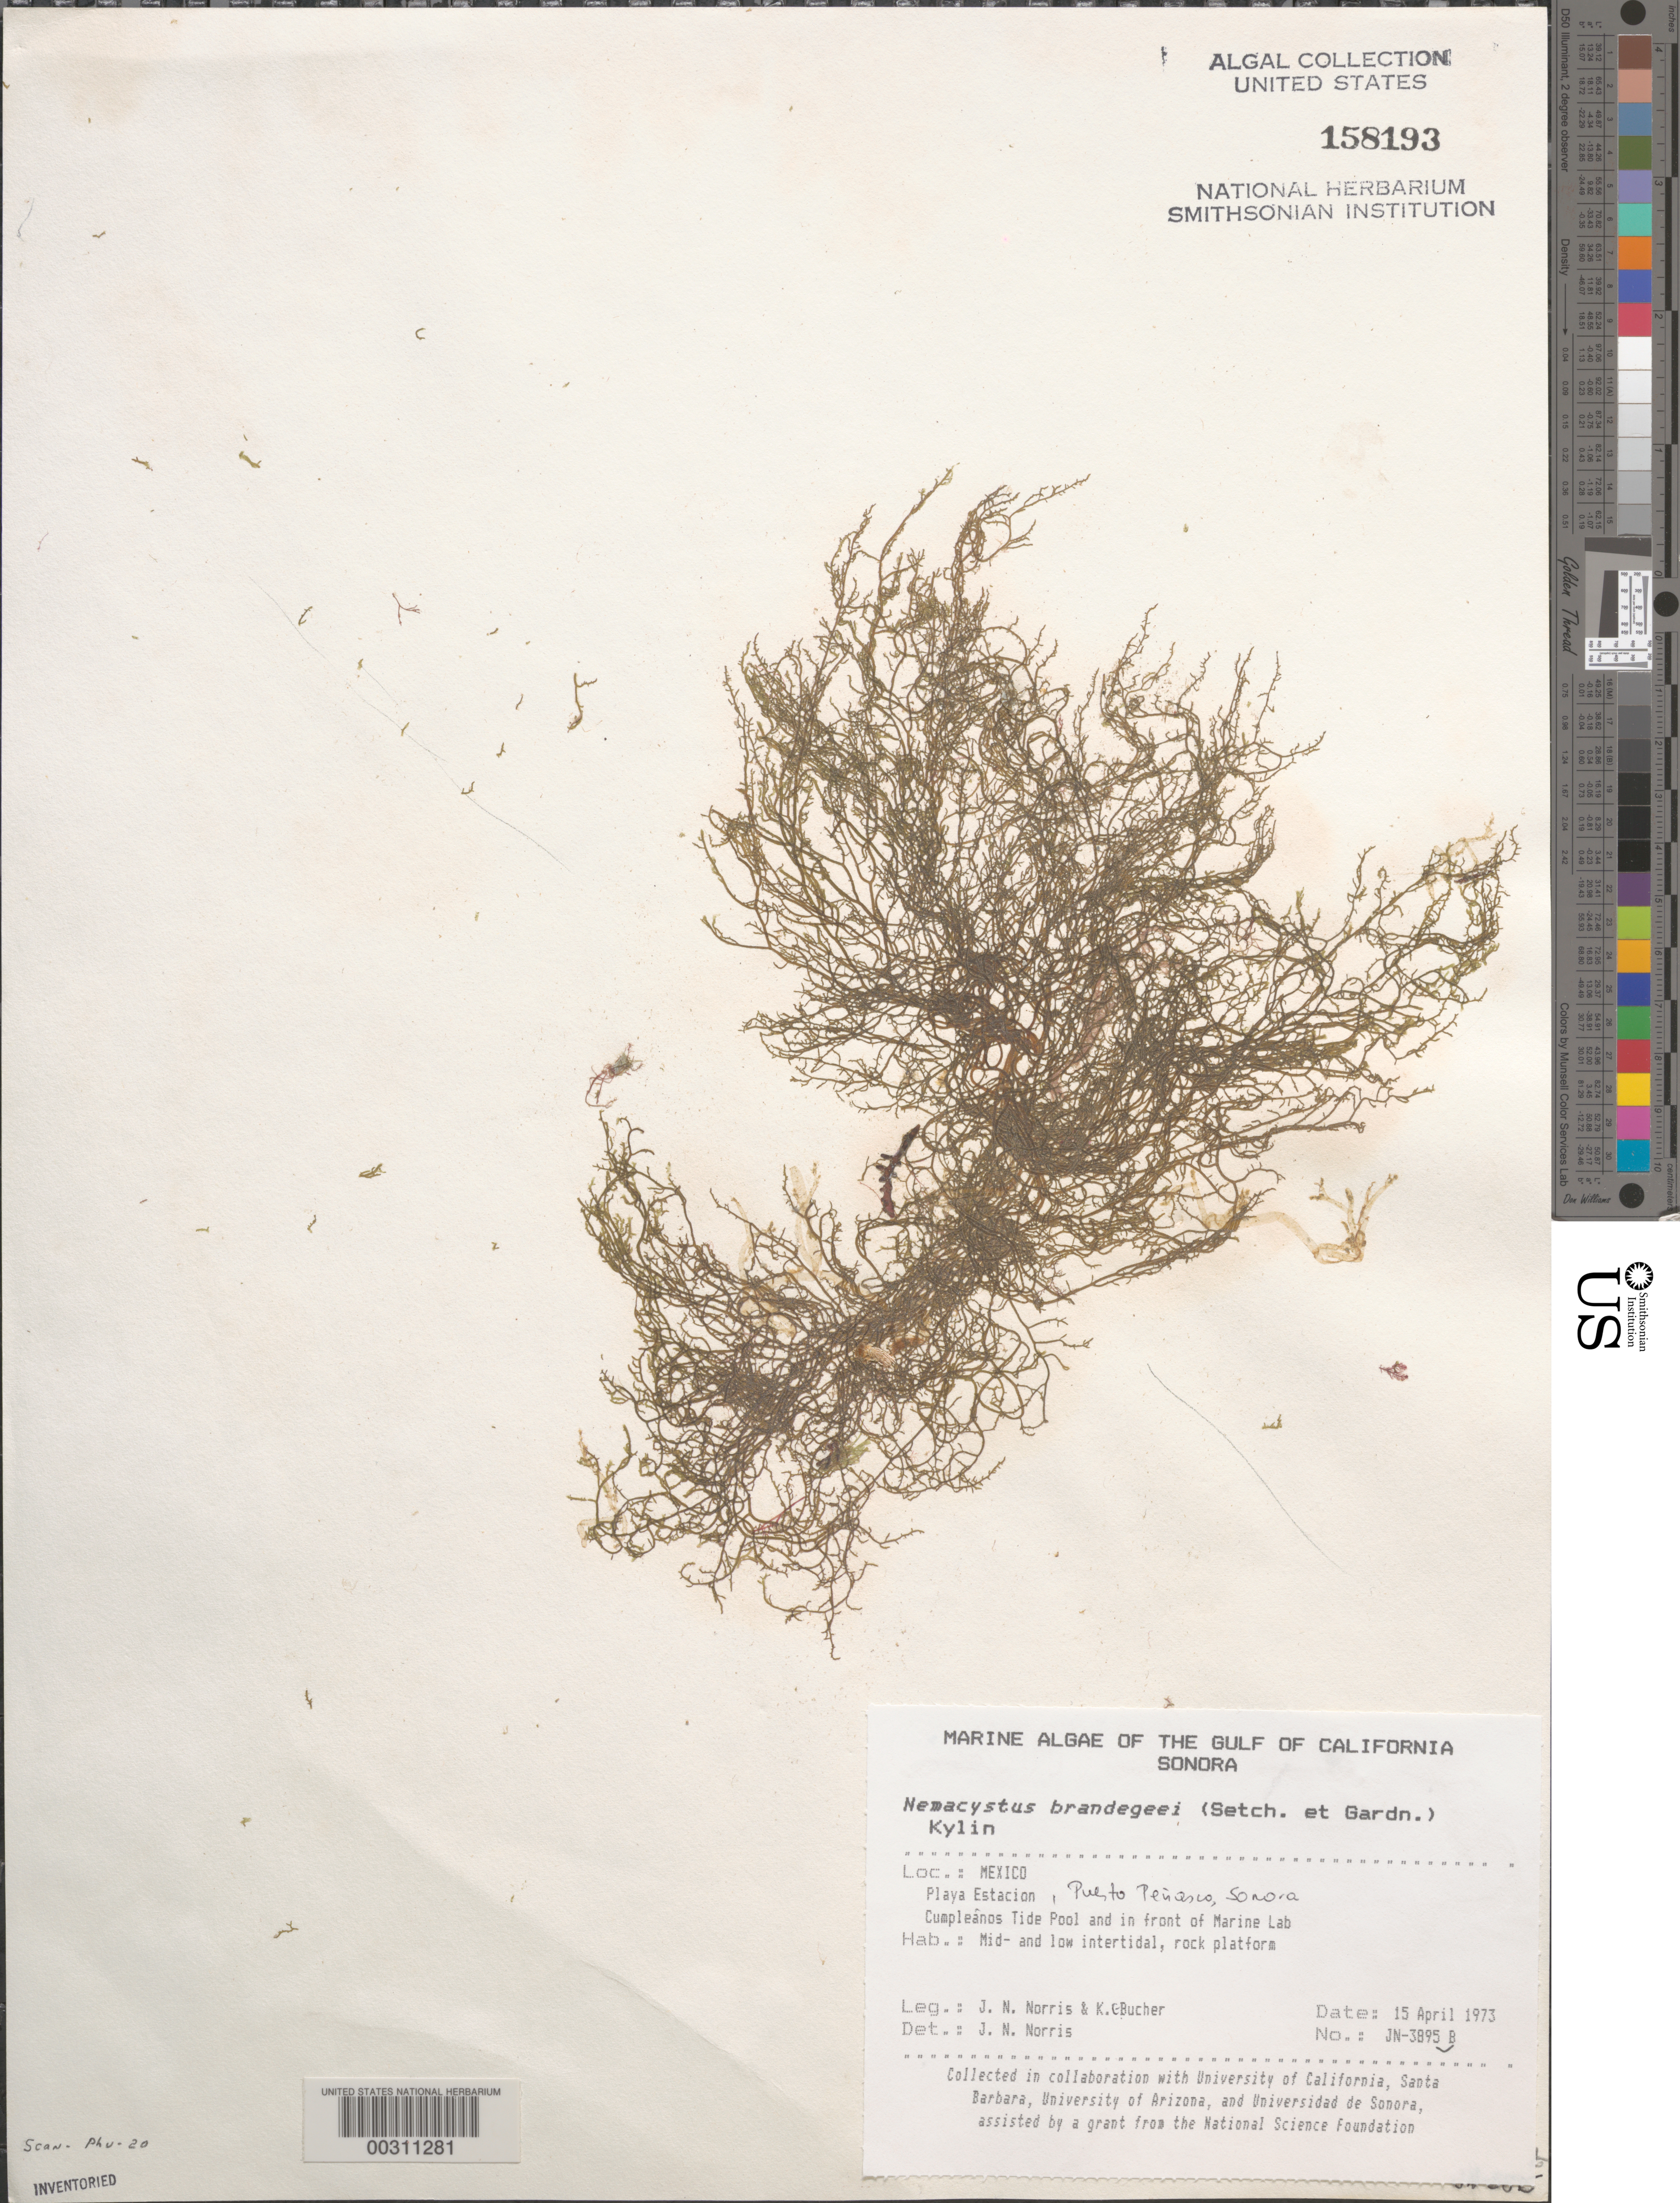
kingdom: Chromista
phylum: Ochrophyta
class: Phaeophyceae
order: Ectocarpales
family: Chordariaceae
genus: Nemacystus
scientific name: Nemacystus brandegeei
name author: (Setch. & N.L. Gardner) Kylin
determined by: Norris, James N.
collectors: J. N. Norris & K. E. Bucher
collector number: JN-3895b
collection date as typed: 15 Apr 1973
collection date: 1973-04-15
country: Mexico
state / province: Sonora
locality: Playa Estacion, Puerto Penasco, Cumpleanos tide pool and marine station shore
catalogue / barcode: US 158193